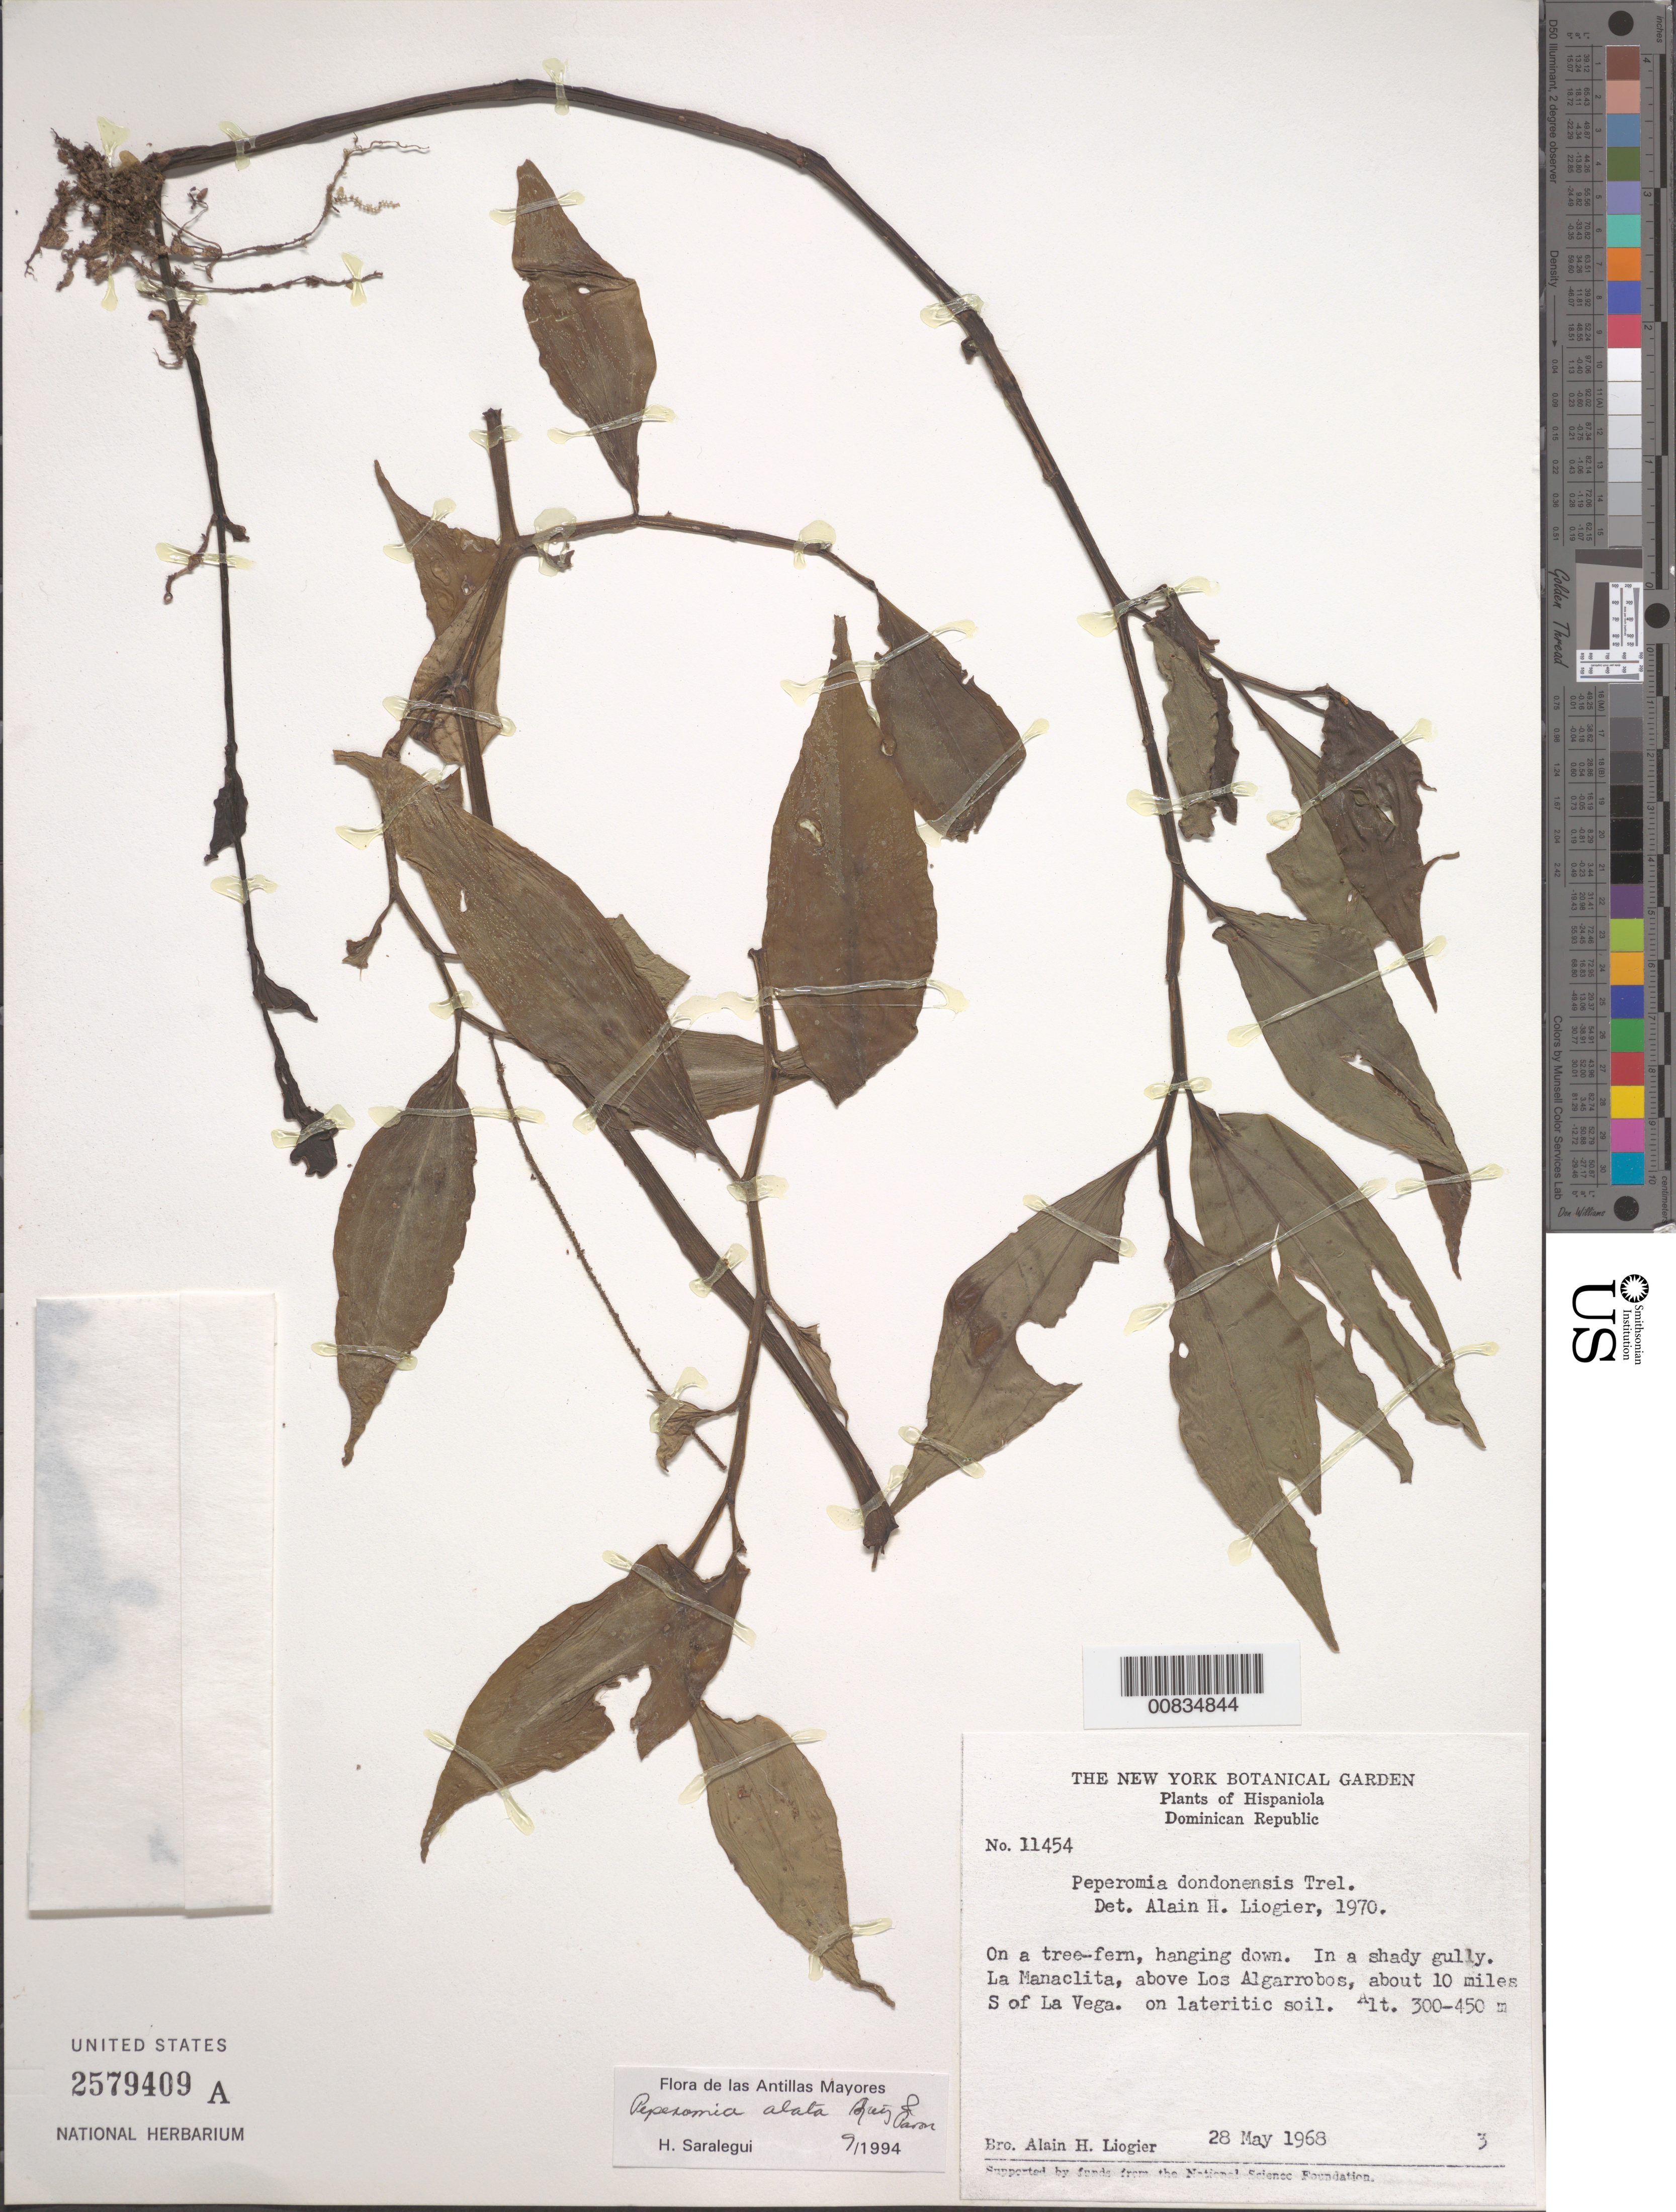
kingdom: Plantae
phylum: Tracheophyta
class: Magnoliopsida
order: Piperales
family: Piperaceae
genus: Peperomia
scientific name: Peperomia alata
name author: Ruiz & Pav.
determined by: Saralegui Boza, H., (HAJB), Jardin Botanico Nacional (Habana)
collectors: A. H. Liogier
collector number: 11454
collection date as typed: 28 May 1968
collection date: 1968-05-28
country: Dominican Republic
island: Hispaniola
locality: La Manaclita, above Los Algarrobos, about 10 miles S of La Vega.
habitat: On a tree-fern, hanging down. In a shady gully. On lateritic soil.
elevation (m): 300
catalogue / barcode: US 2579409A